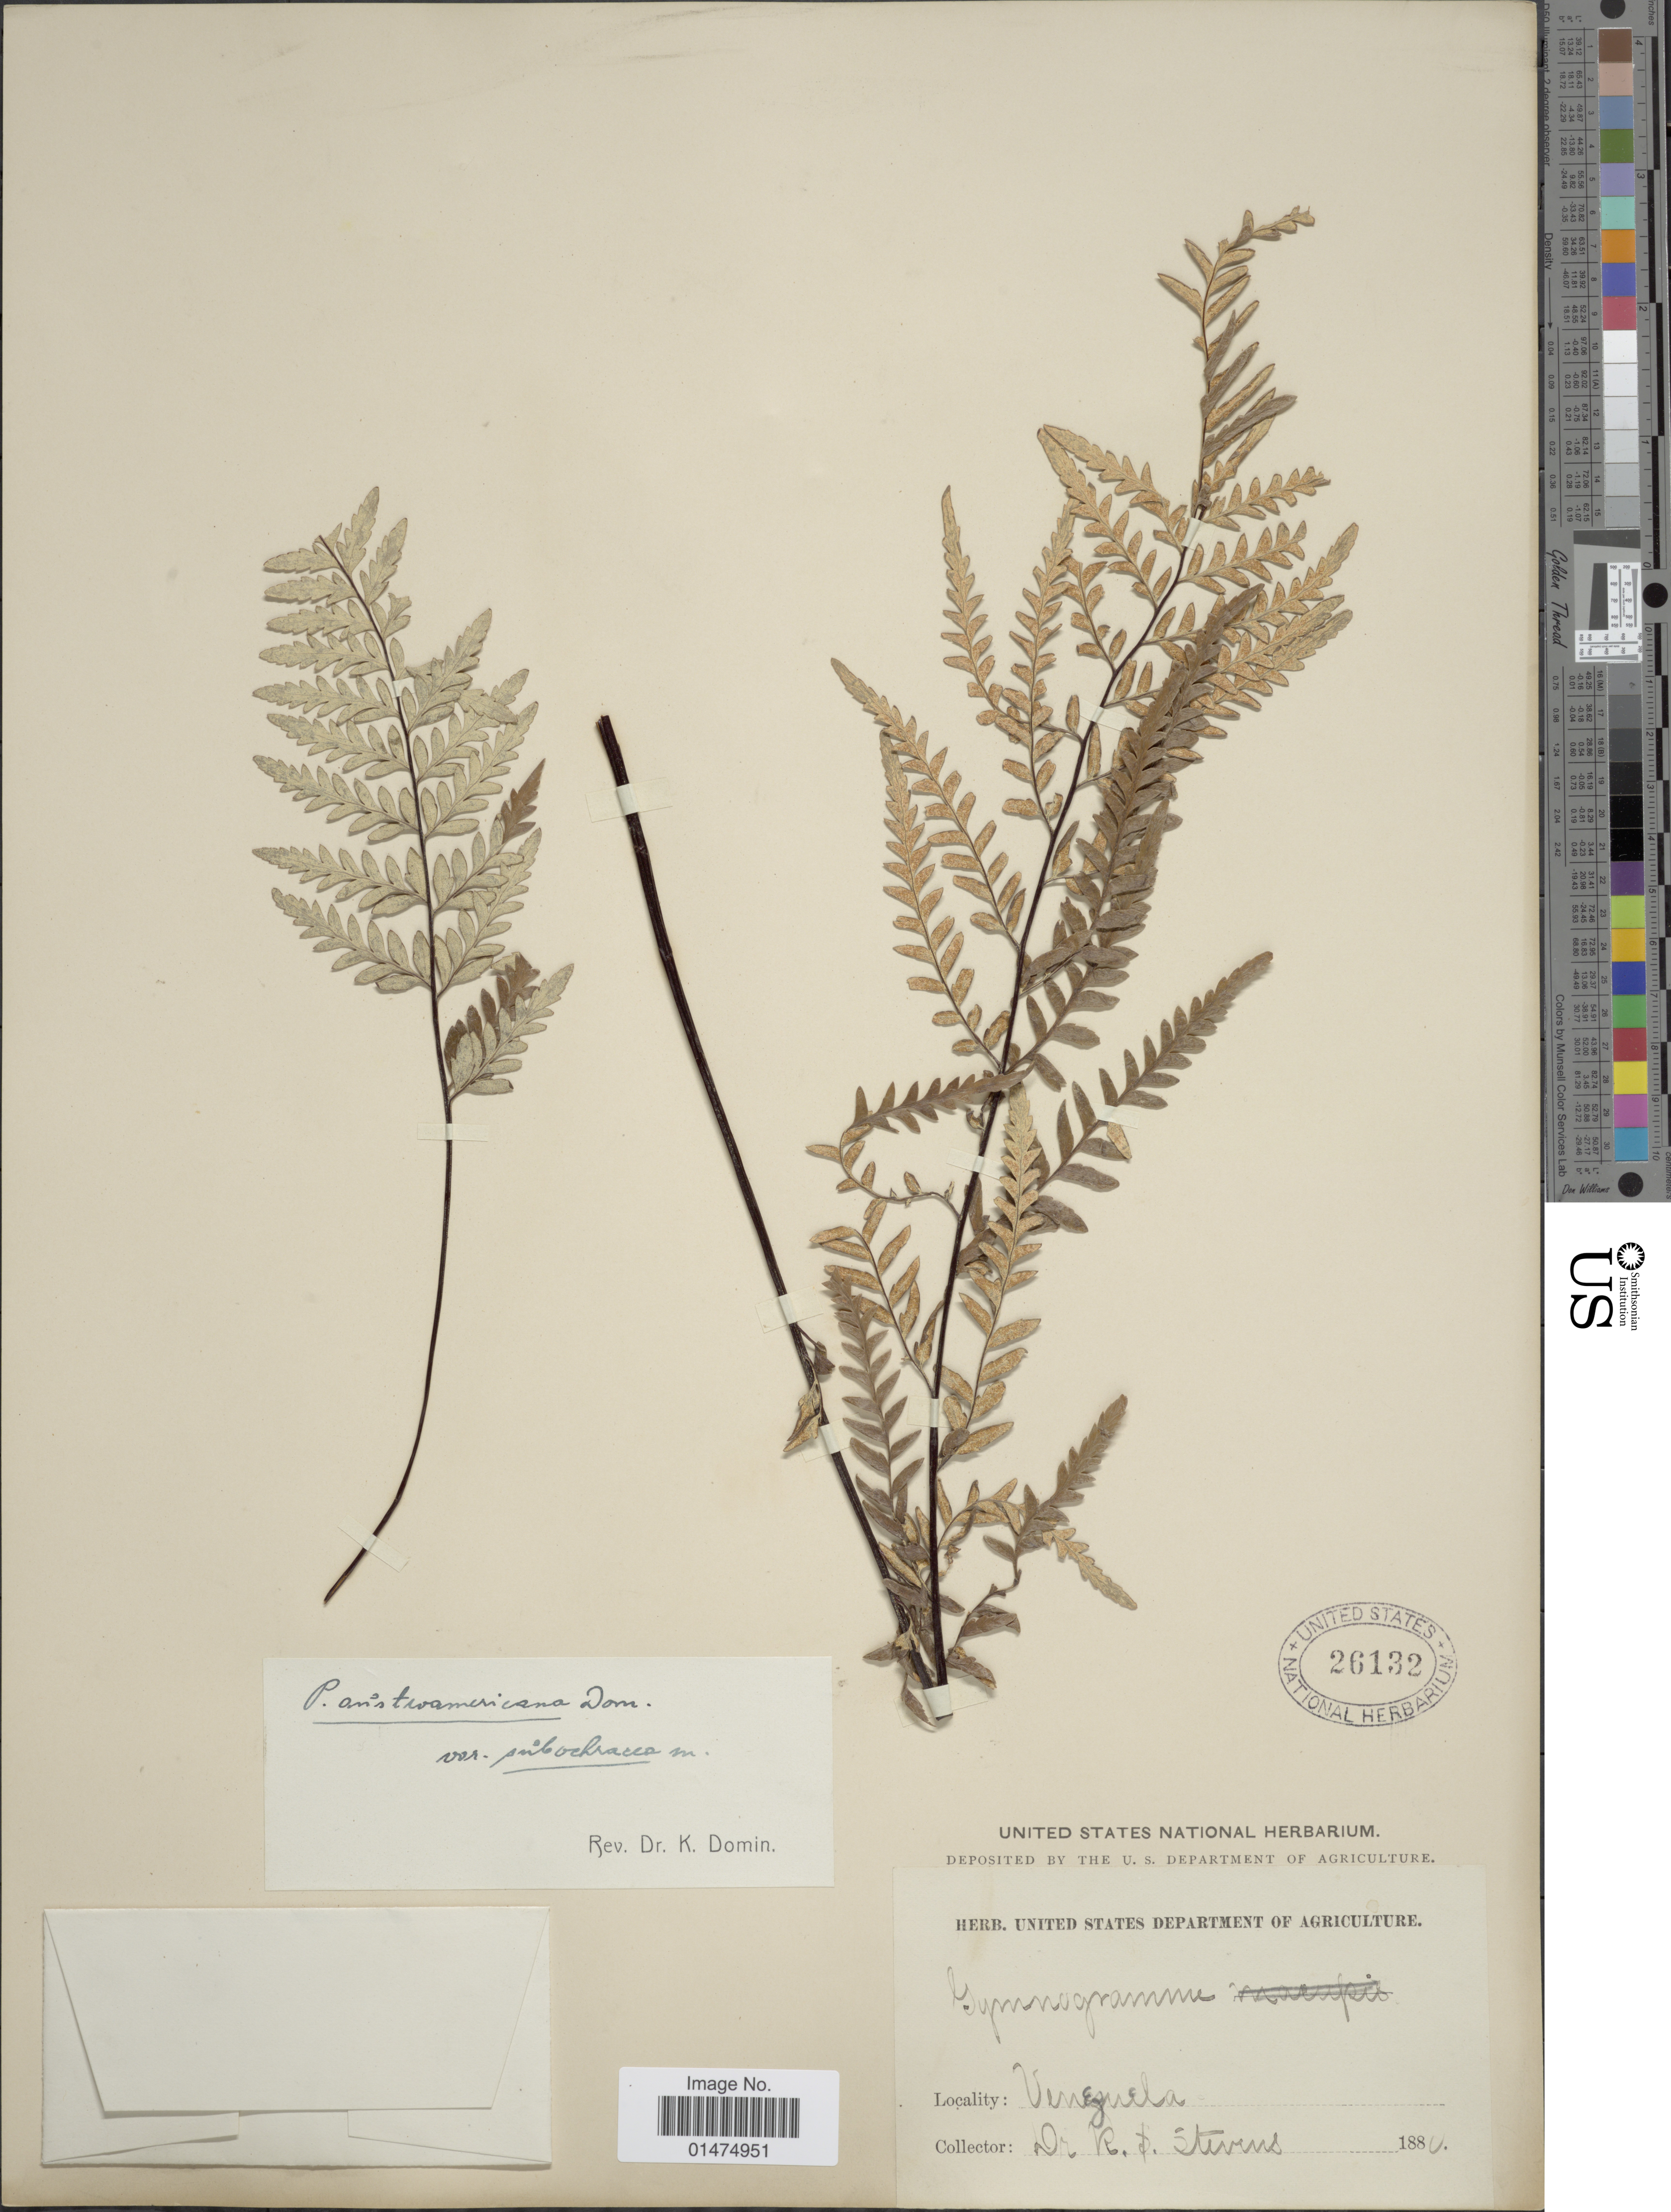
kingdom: Plantae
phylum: Tracheophyta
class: Polypodiopsida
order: Polypodiales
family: Pteridaceae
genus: Pityrogramma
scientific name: Pityrogramma calomelanos var. aureoflava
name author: (Hook.) Weath. ex L.H. Bailey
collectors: R. Stevens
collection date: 1880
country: Venezuela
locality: Venezuela.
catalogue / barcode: US 26132